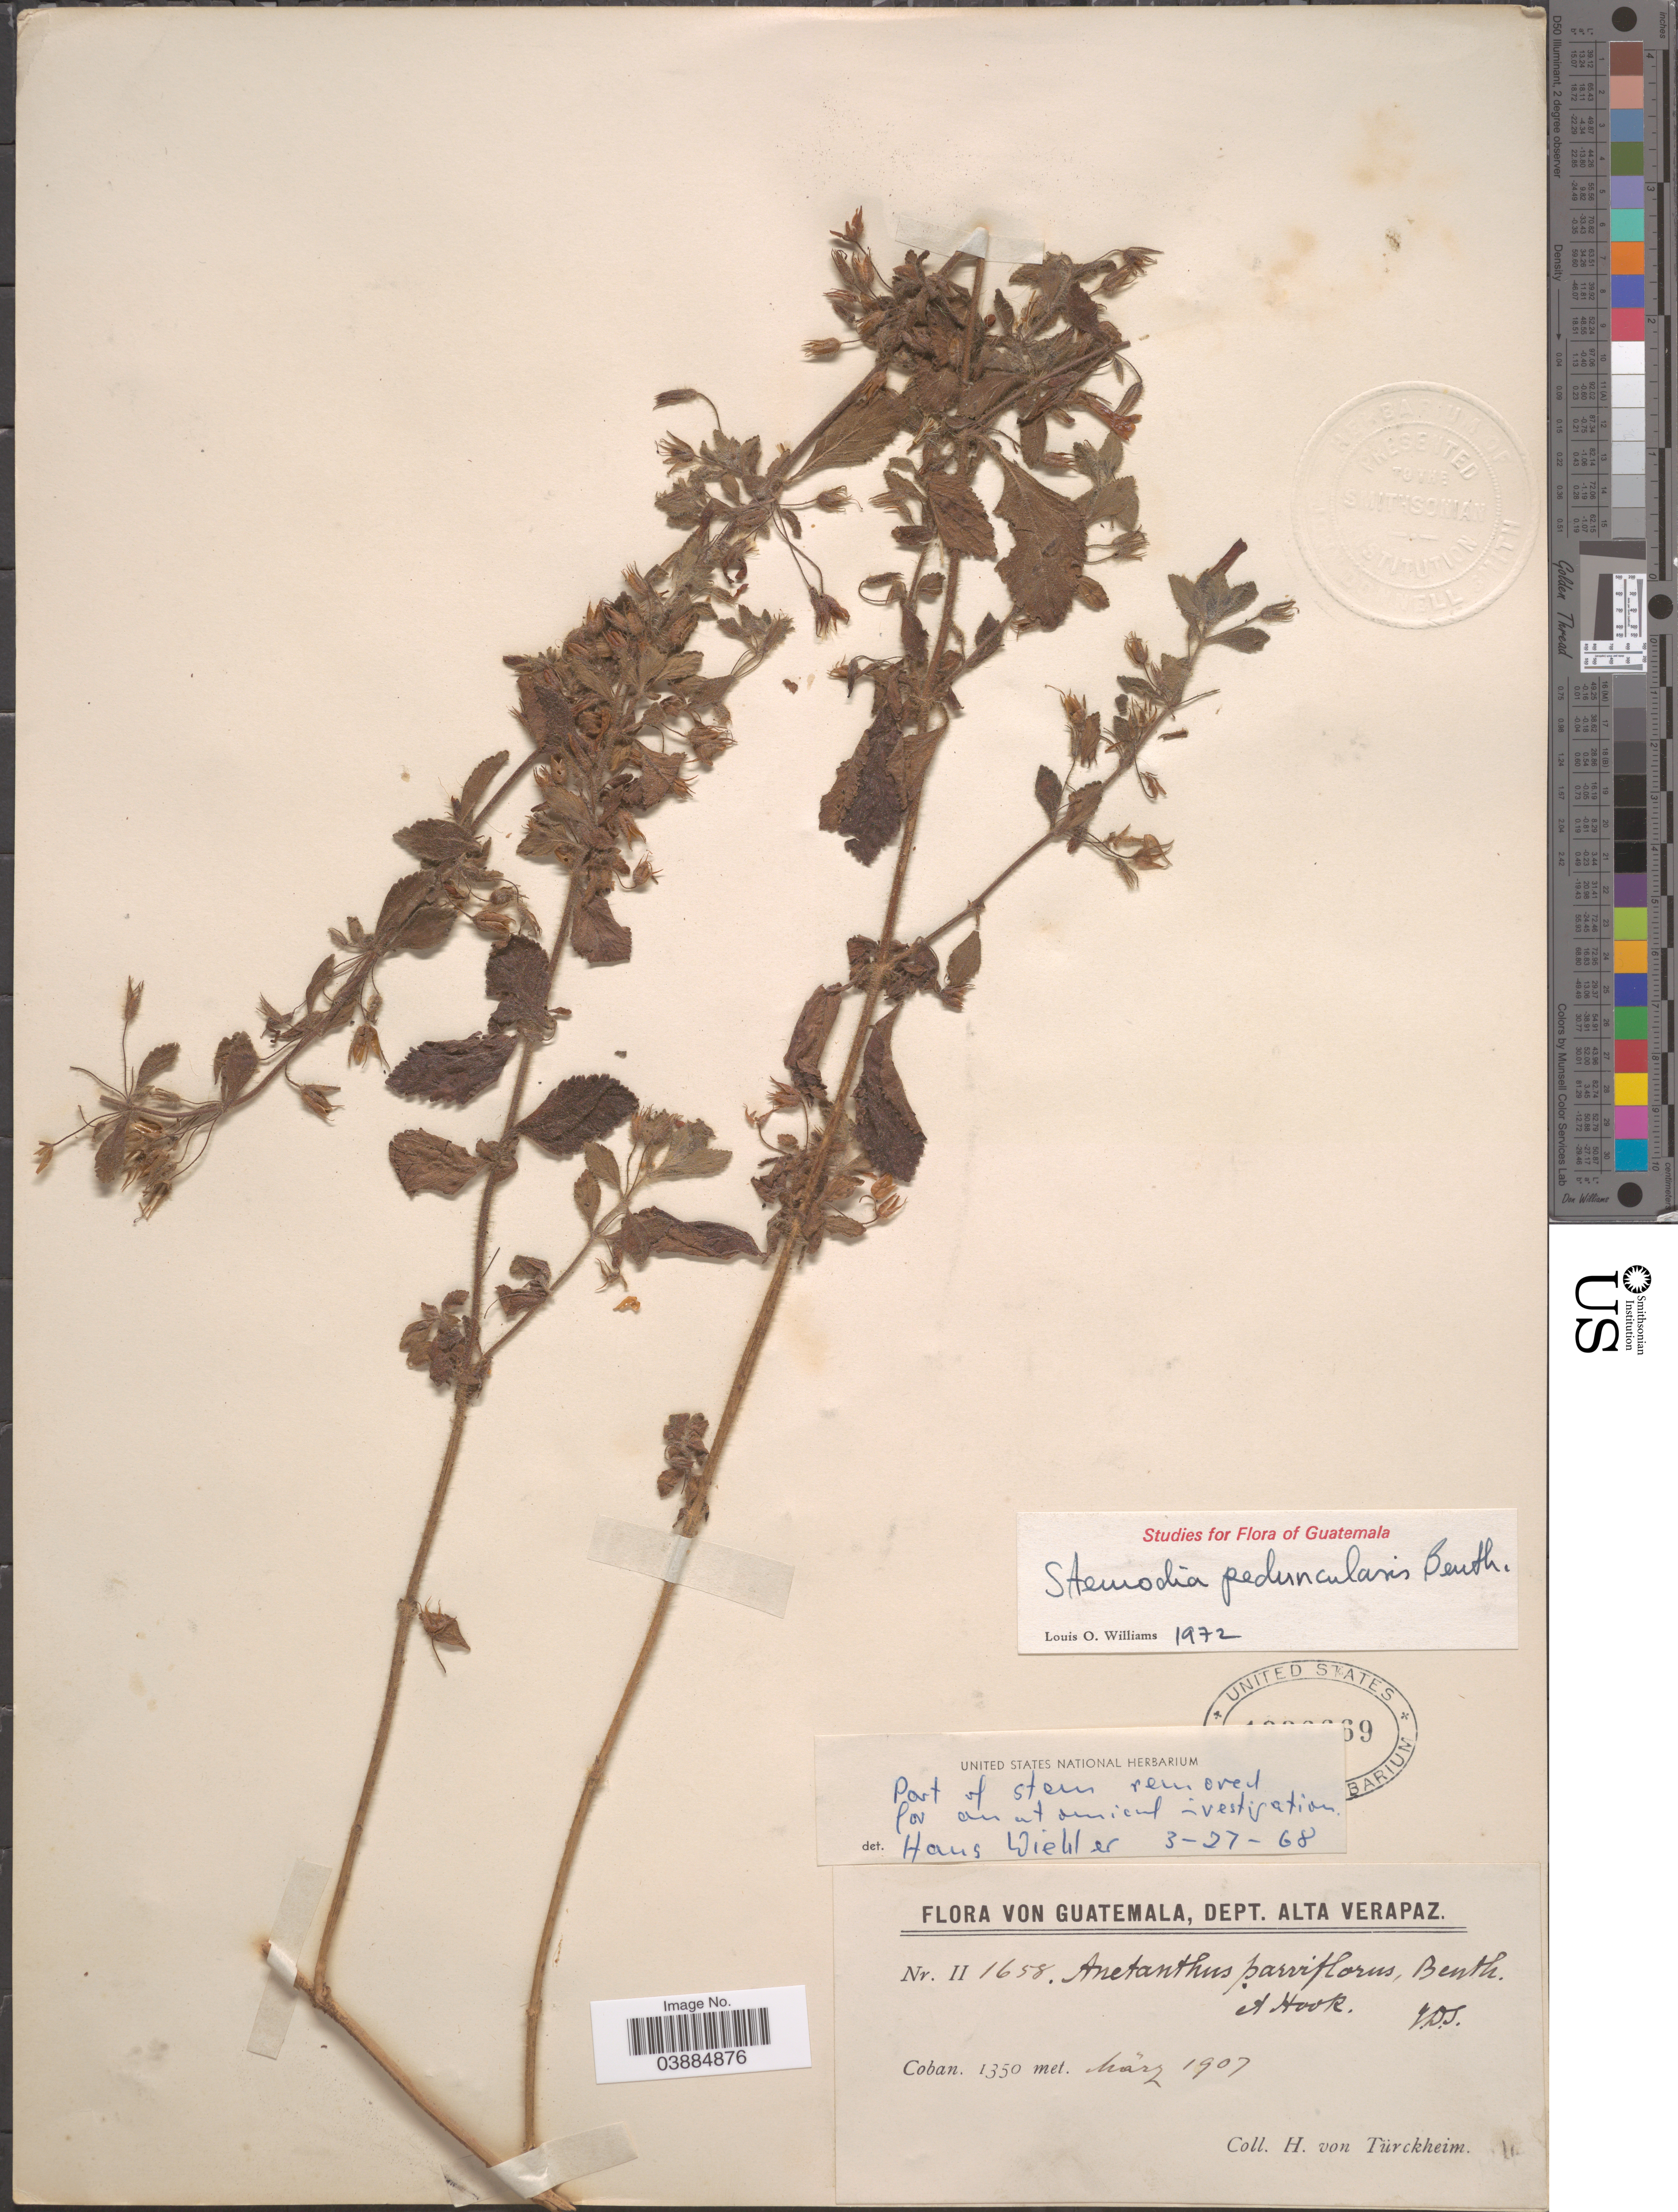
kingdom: Plantae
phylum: Tracheophyta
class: Magnoliopsida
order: Lamiales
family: Plantaginaceae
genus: Stemodia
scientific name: Stemodia peduncularis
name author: Benth.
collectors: H. von Türckheim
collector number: II1658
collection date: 1907-03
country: Guatemala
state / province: Alta Verapaz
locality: Dept. Alta Verapaz. Coban.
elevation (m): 1350